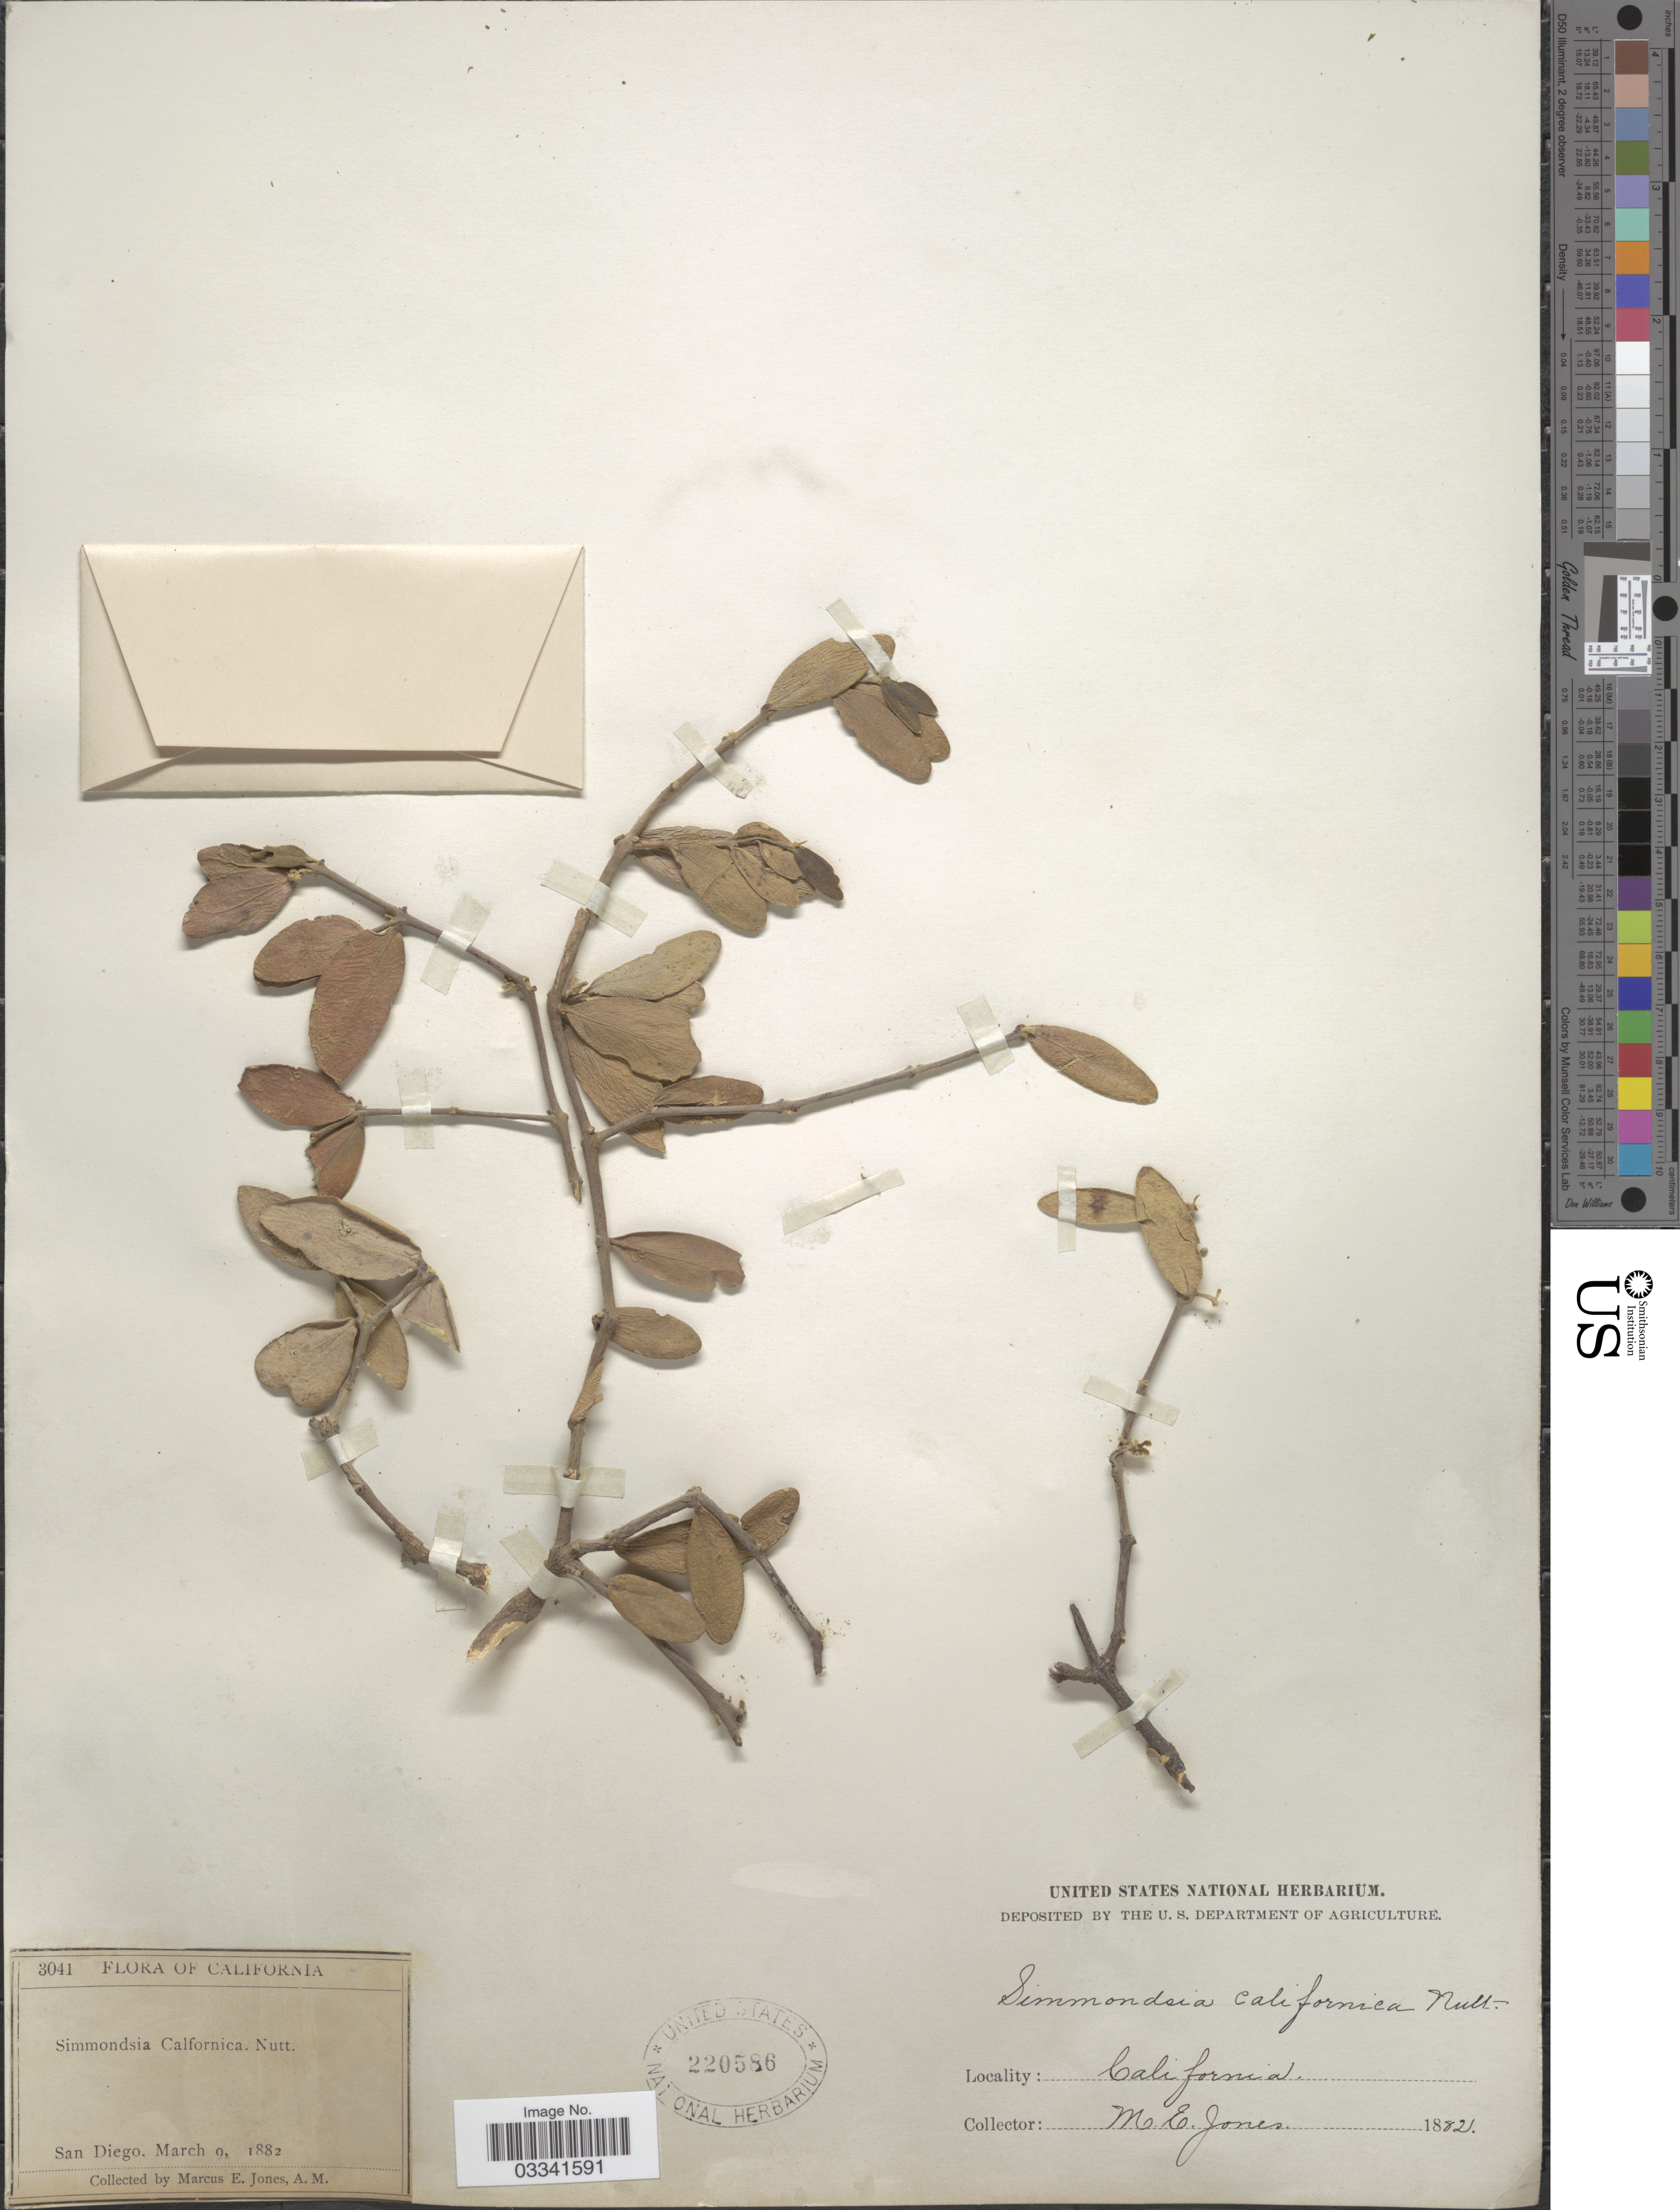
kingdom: Plantae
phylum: Tracheophyta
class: Magnoliopsida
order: Caryophyllales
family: Simmondsiaceae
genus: Simmondsia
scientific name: Simmondsia chinensis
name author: (Link) C.K. Schneid.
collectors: M. E. Jones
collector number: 3041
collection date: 1882-03-09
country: United States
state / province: California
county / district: San Diego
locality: San Diego.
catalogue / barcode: US 220586